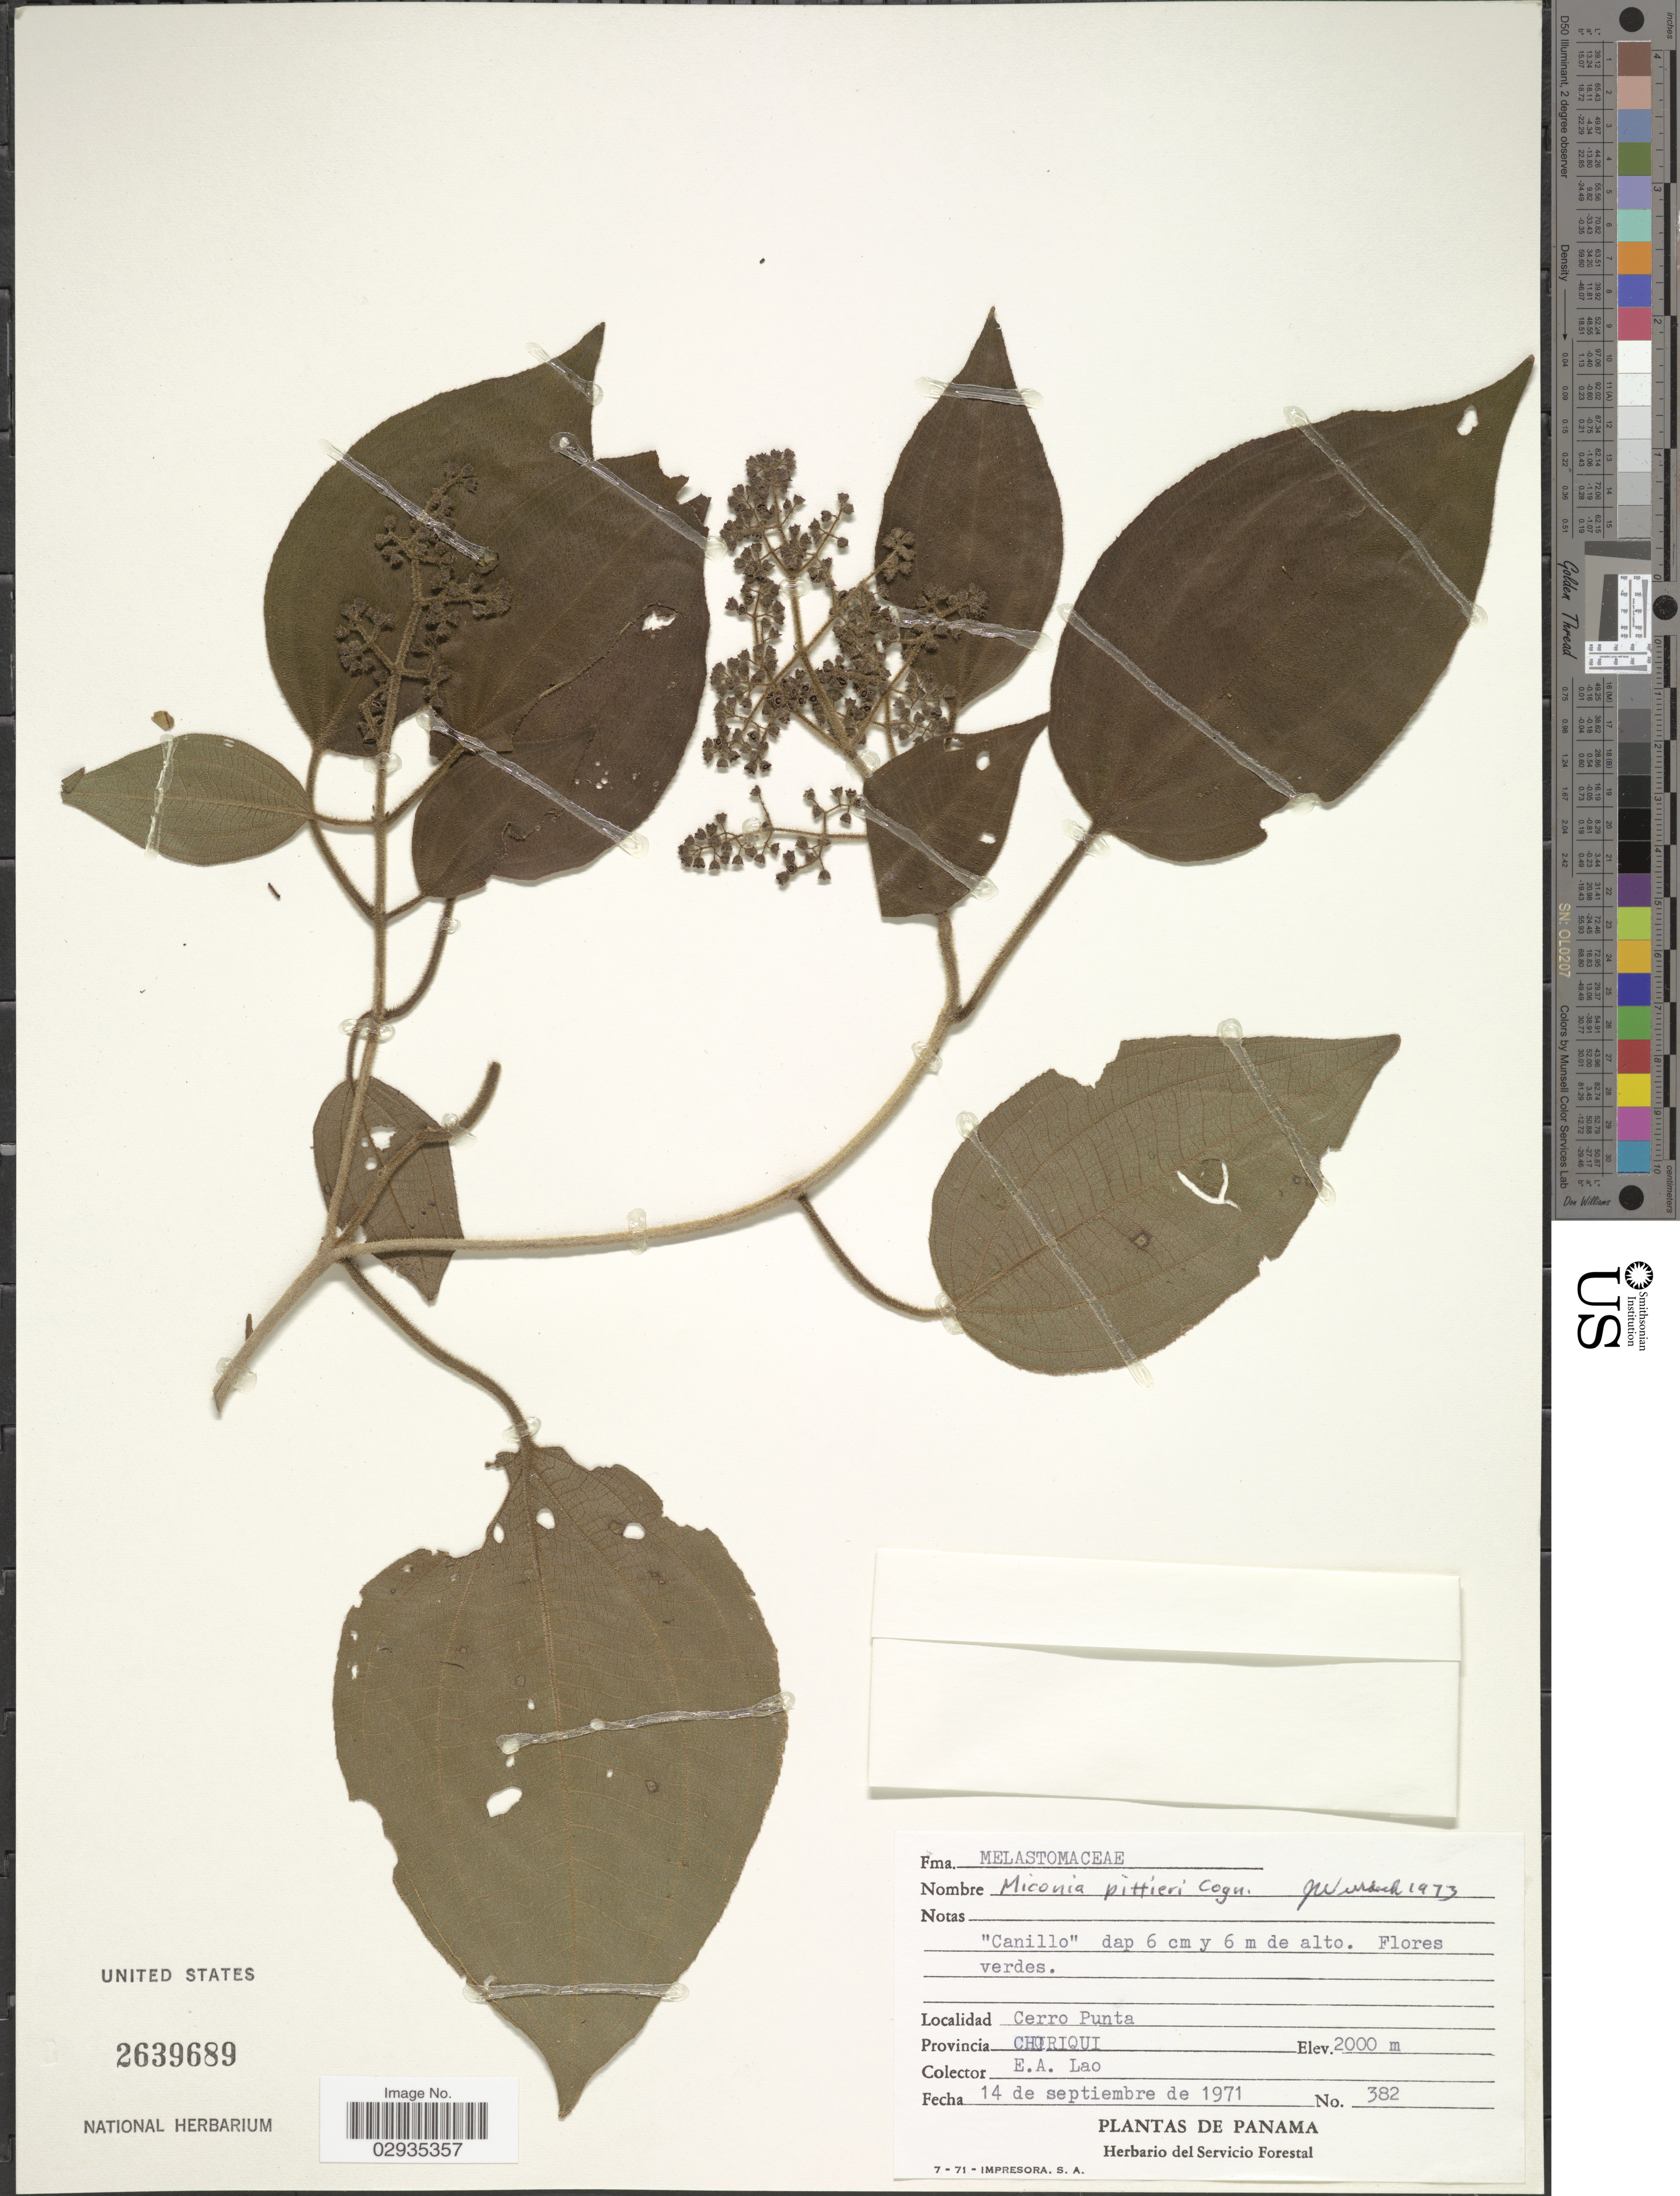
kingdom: Plantae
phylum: Tracheophyta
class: Magnoliopsida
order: Myrtales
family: Melastomataceae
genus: Miconia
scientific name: Miconia pittieri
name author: Cogn. in A. DC.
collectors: E. Lao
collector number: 382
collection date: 1971-09-14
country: Panama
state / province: Chiriqui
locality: Cerro Punta.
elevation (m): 2000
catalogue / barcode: US 2639689